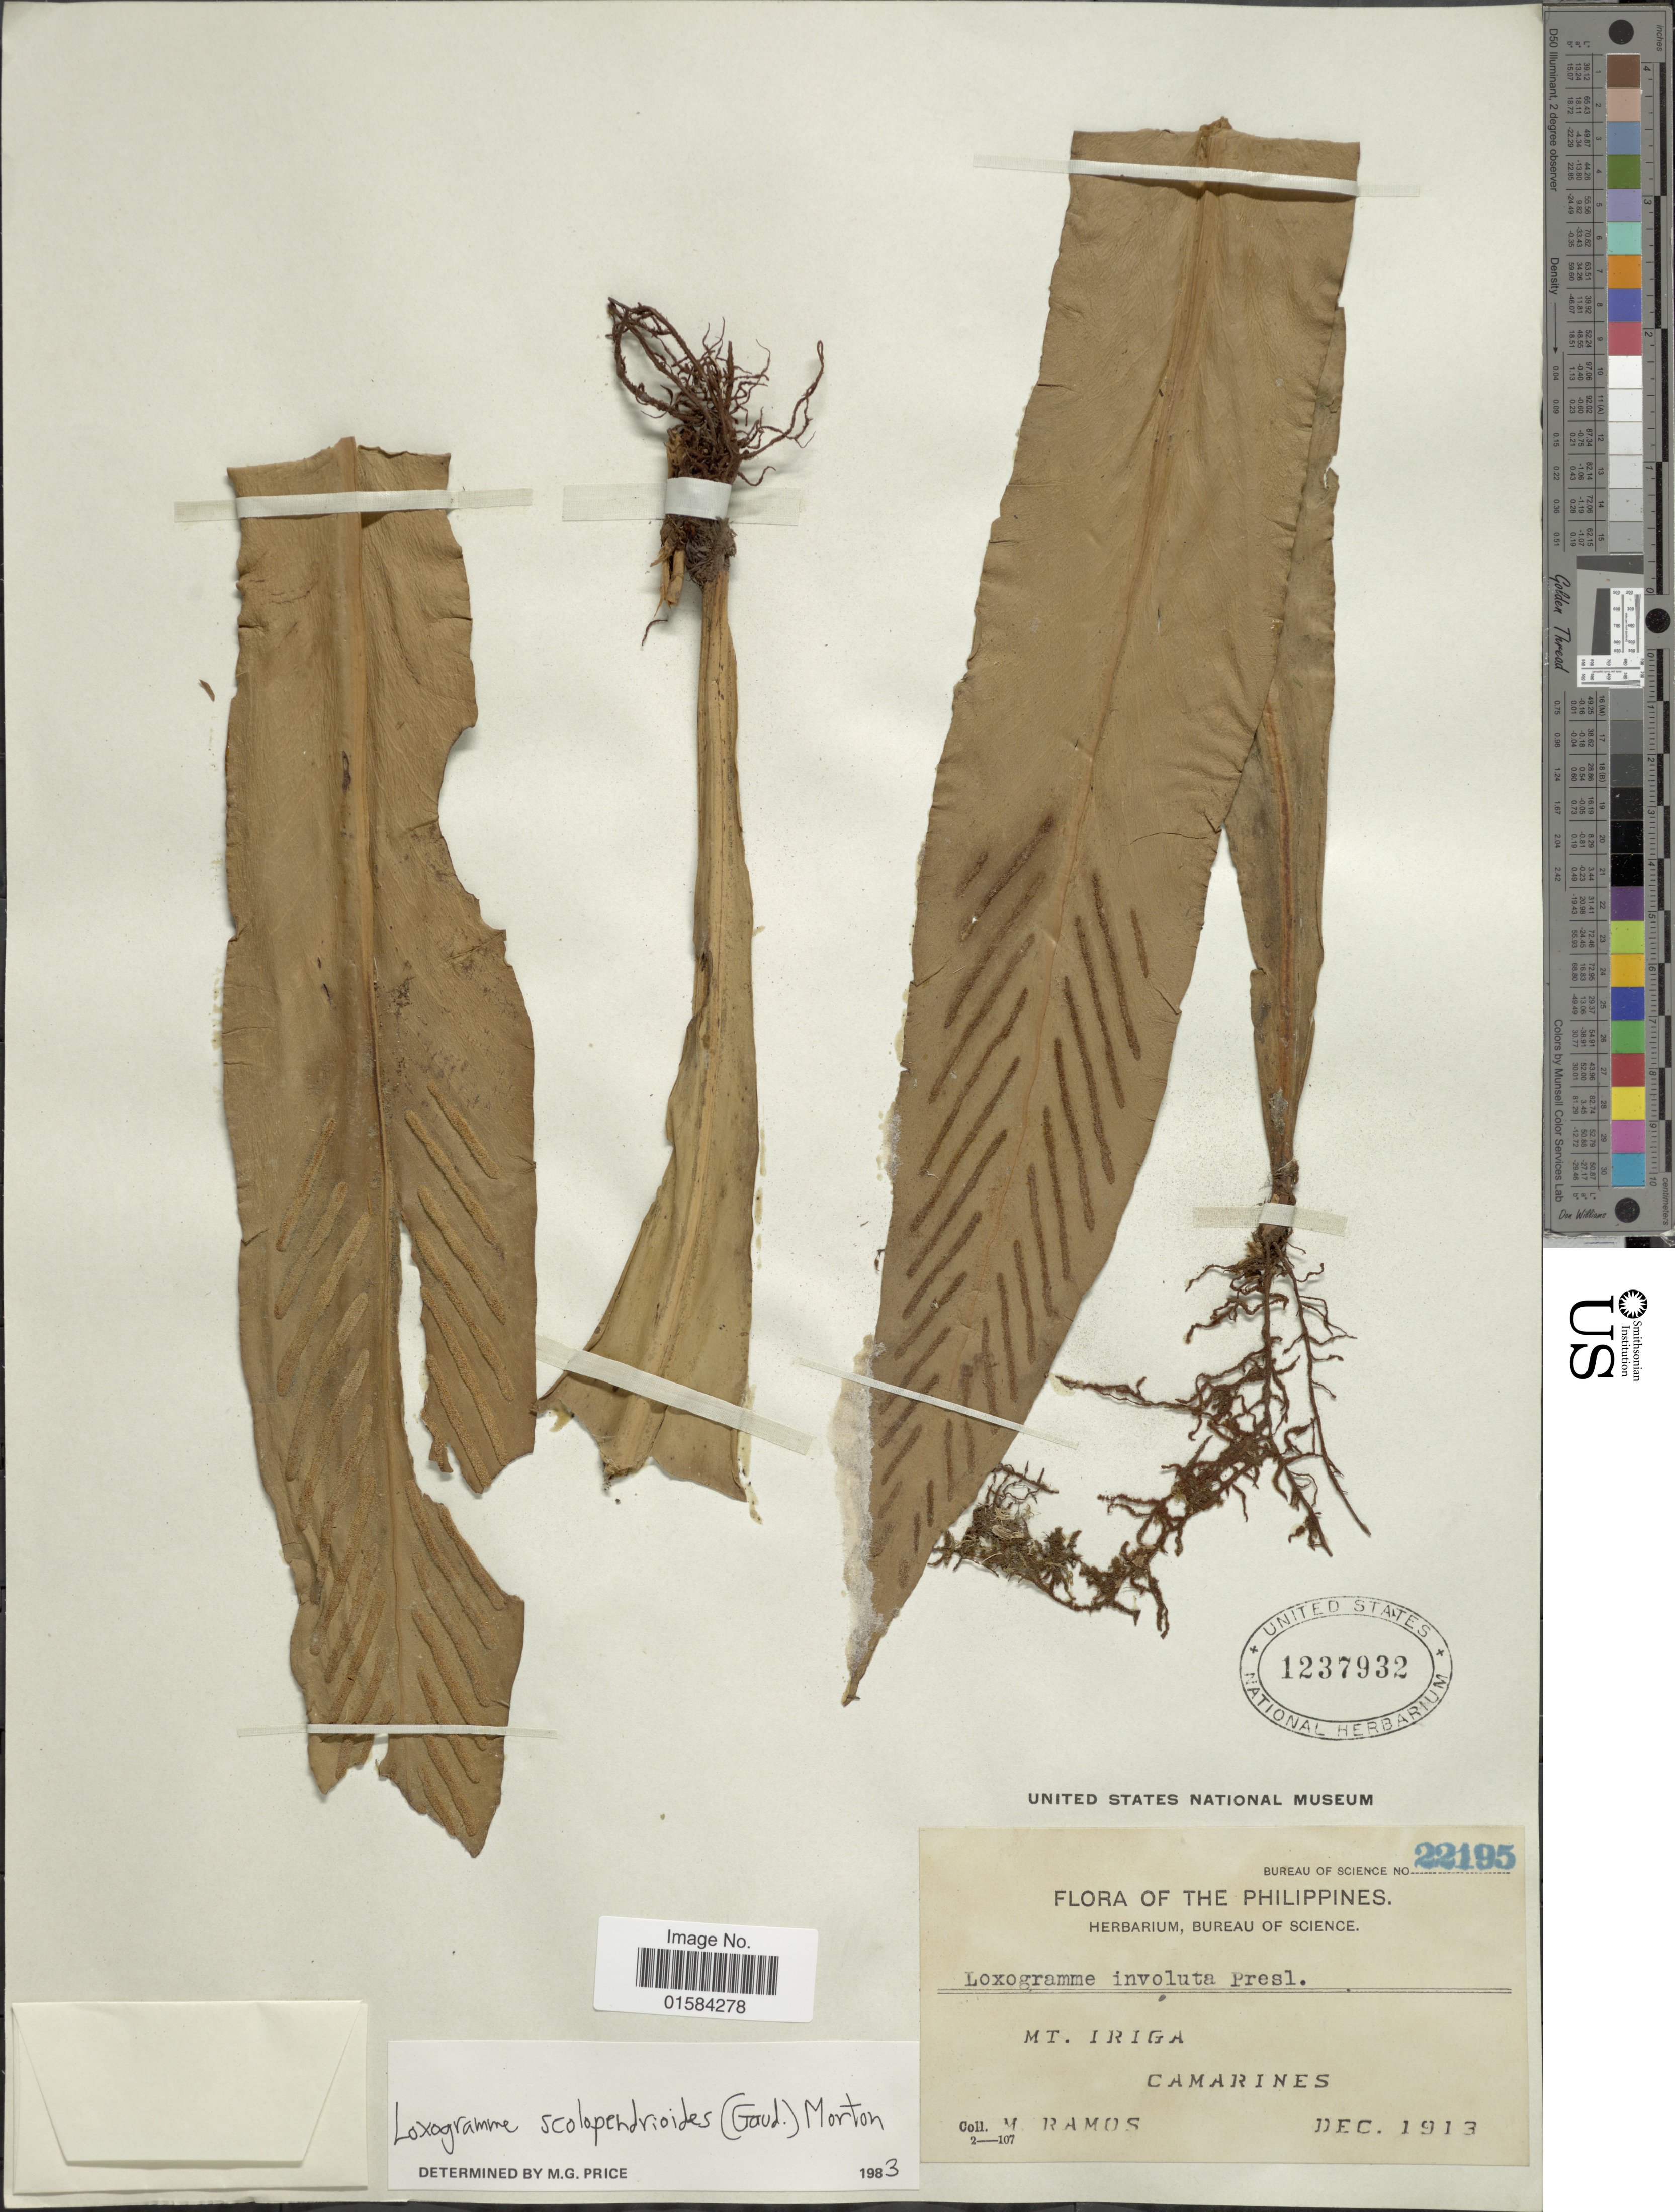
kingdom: Plantae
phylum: Tracheophyta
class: Polypodiopsida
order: Polypodiales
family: Polypodiaceae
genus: Loxogramme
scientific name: Loxogramme scolopendrioides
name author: (Gaudich.) C.V. Morton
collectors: M. Ramos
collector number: Bureau of Science 22195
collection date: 1913-12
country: Philippines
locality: Mt. Iriga, Camarines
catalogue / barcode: US 1237932